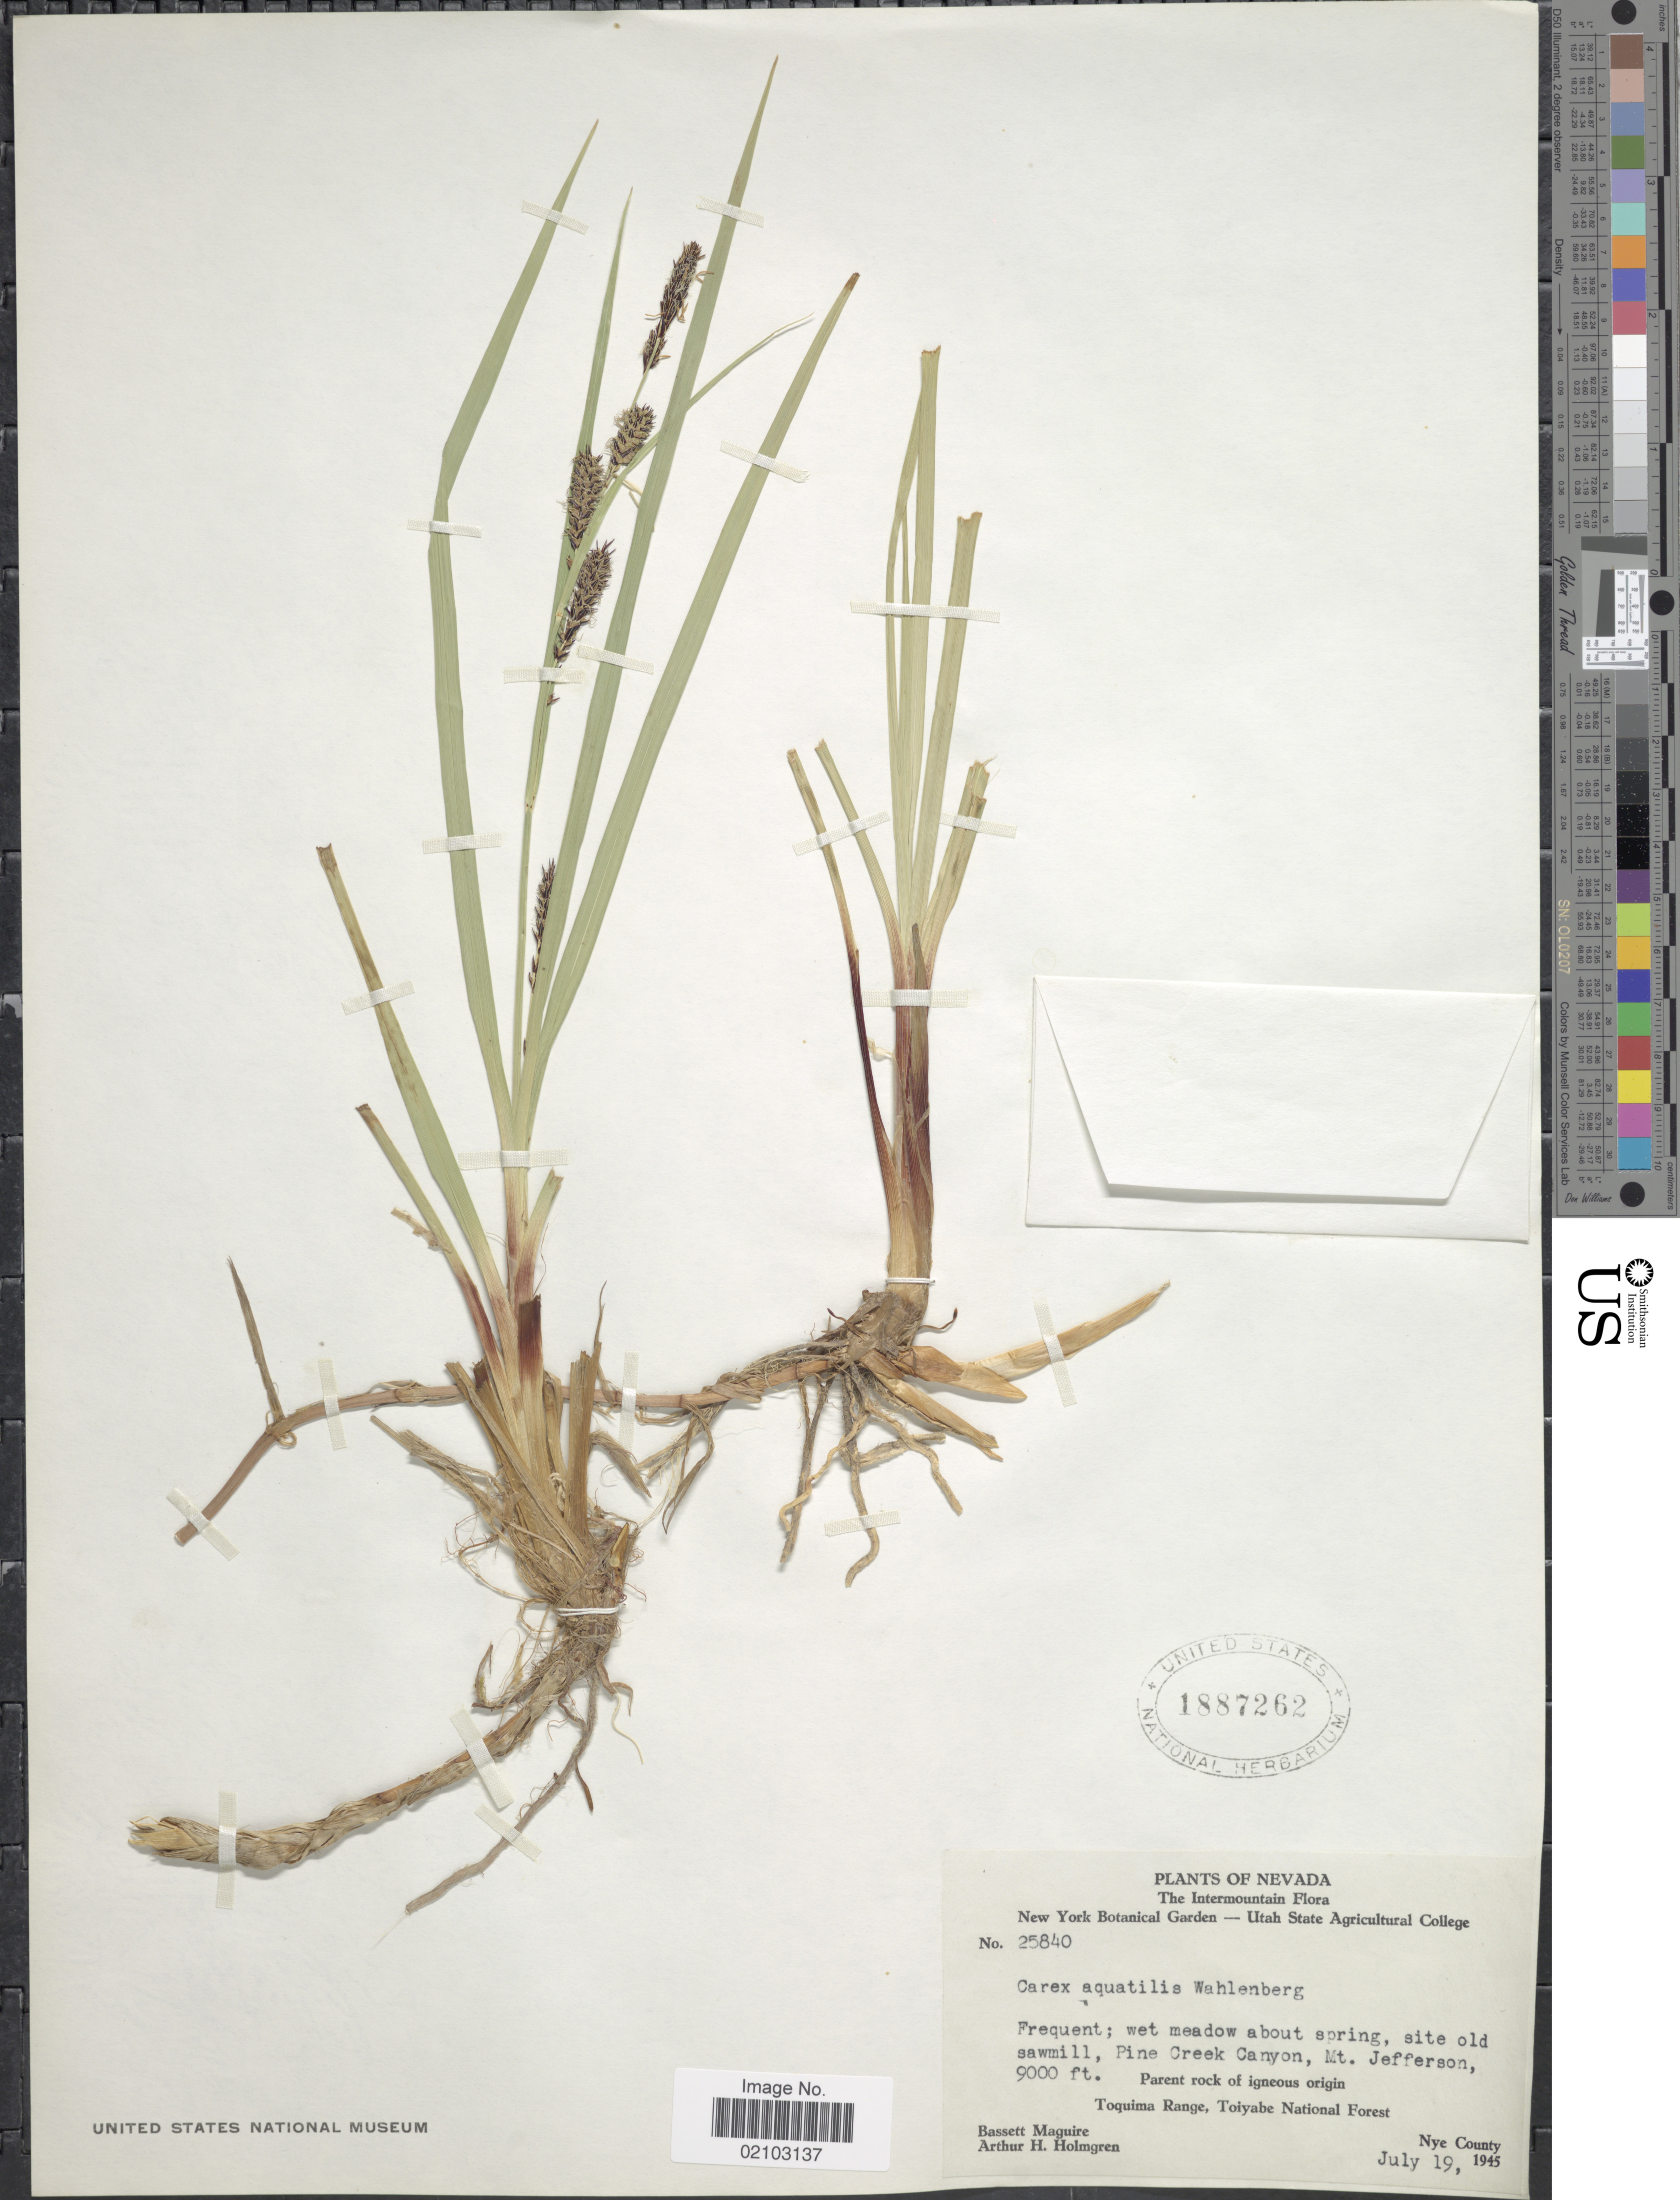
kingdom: Plantae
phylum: Tracheophyta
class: Liliopsida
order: Poales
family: Cyperaceae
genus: Carex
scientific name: Carex aquatilis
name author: Wahlenb.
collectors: B. Maguire & A. H. Holmgren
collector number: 25840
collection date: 1945-07-19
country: United States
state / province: Nevada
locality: The Intermountain, Pine Creek Canyon, Mt. Jefferson, Parent rock of igneous origin Toquima Range, Toiabe National Forest, Nye County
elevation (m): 2743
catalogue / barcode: US 1887262